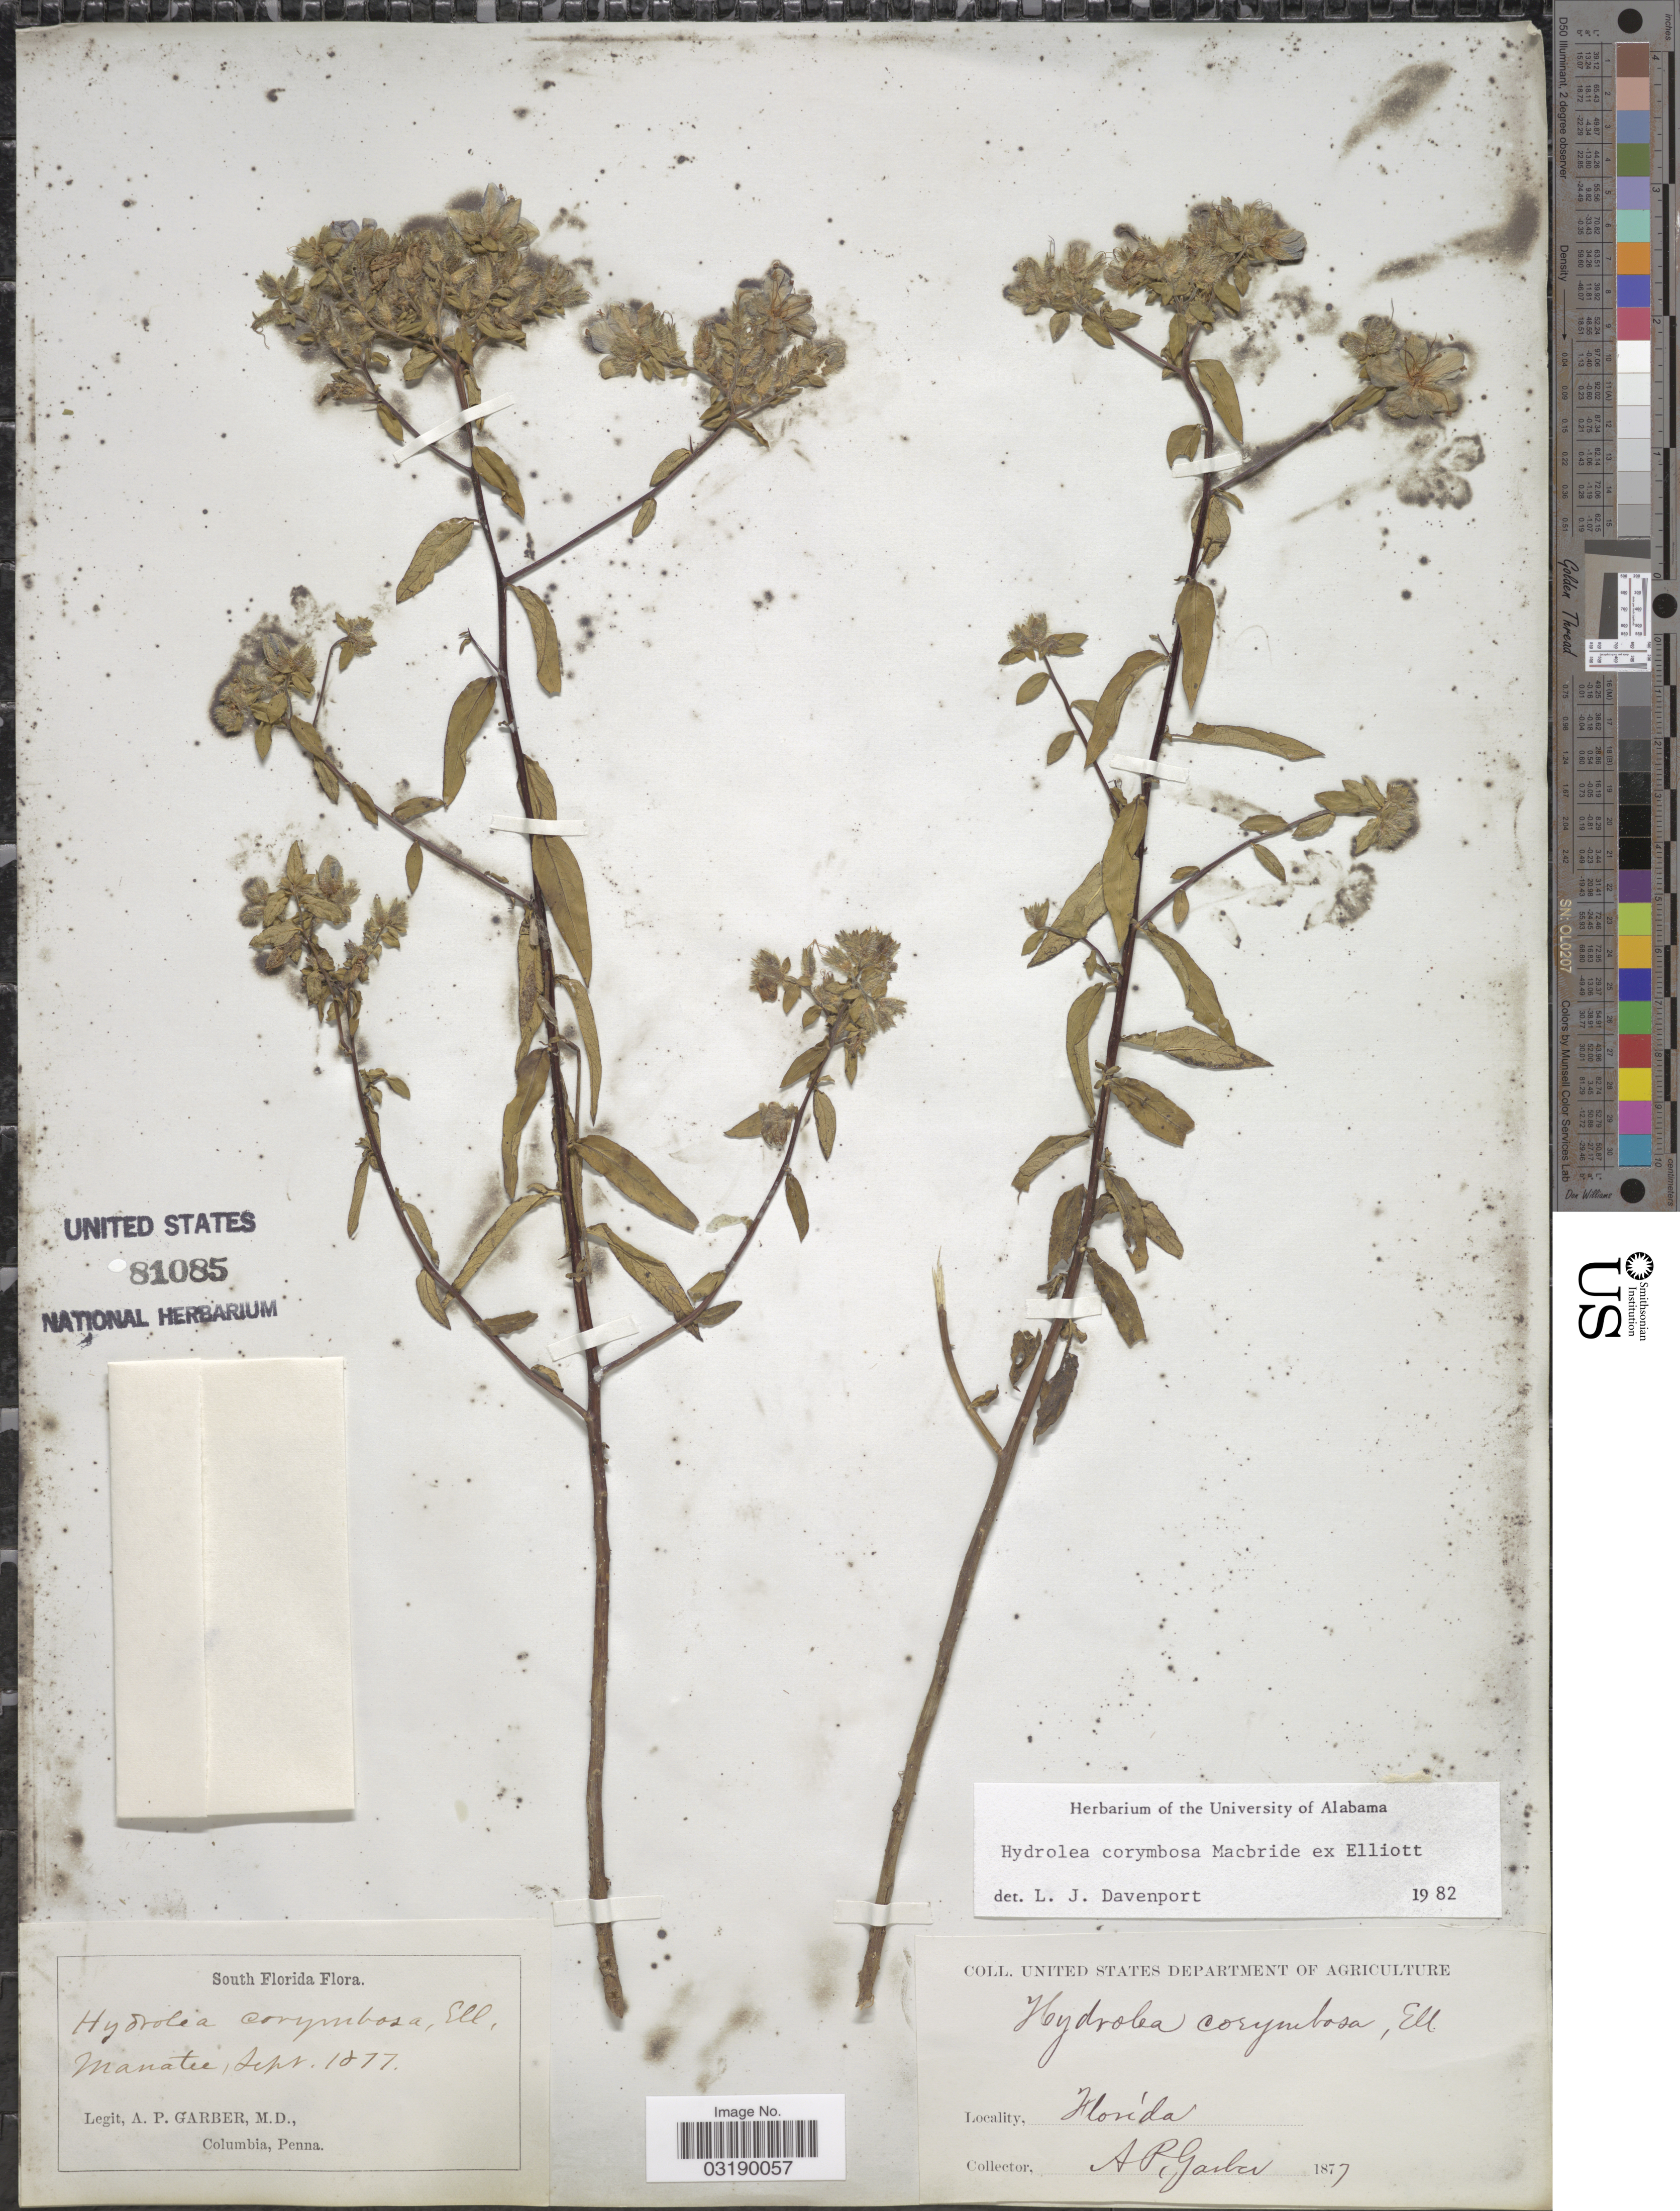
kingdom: Plantae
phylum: Tracheophyta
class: Magnoliopsida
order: Solanales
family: Hydroleaceae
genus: Hydrolea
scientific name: Hydrolea corymbosa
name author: J. Macbr. ex Elliott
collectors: A. P. Garber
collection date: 1877-09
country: United States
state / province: Florida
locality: South Florida. Manatee.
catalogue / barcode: US 81085